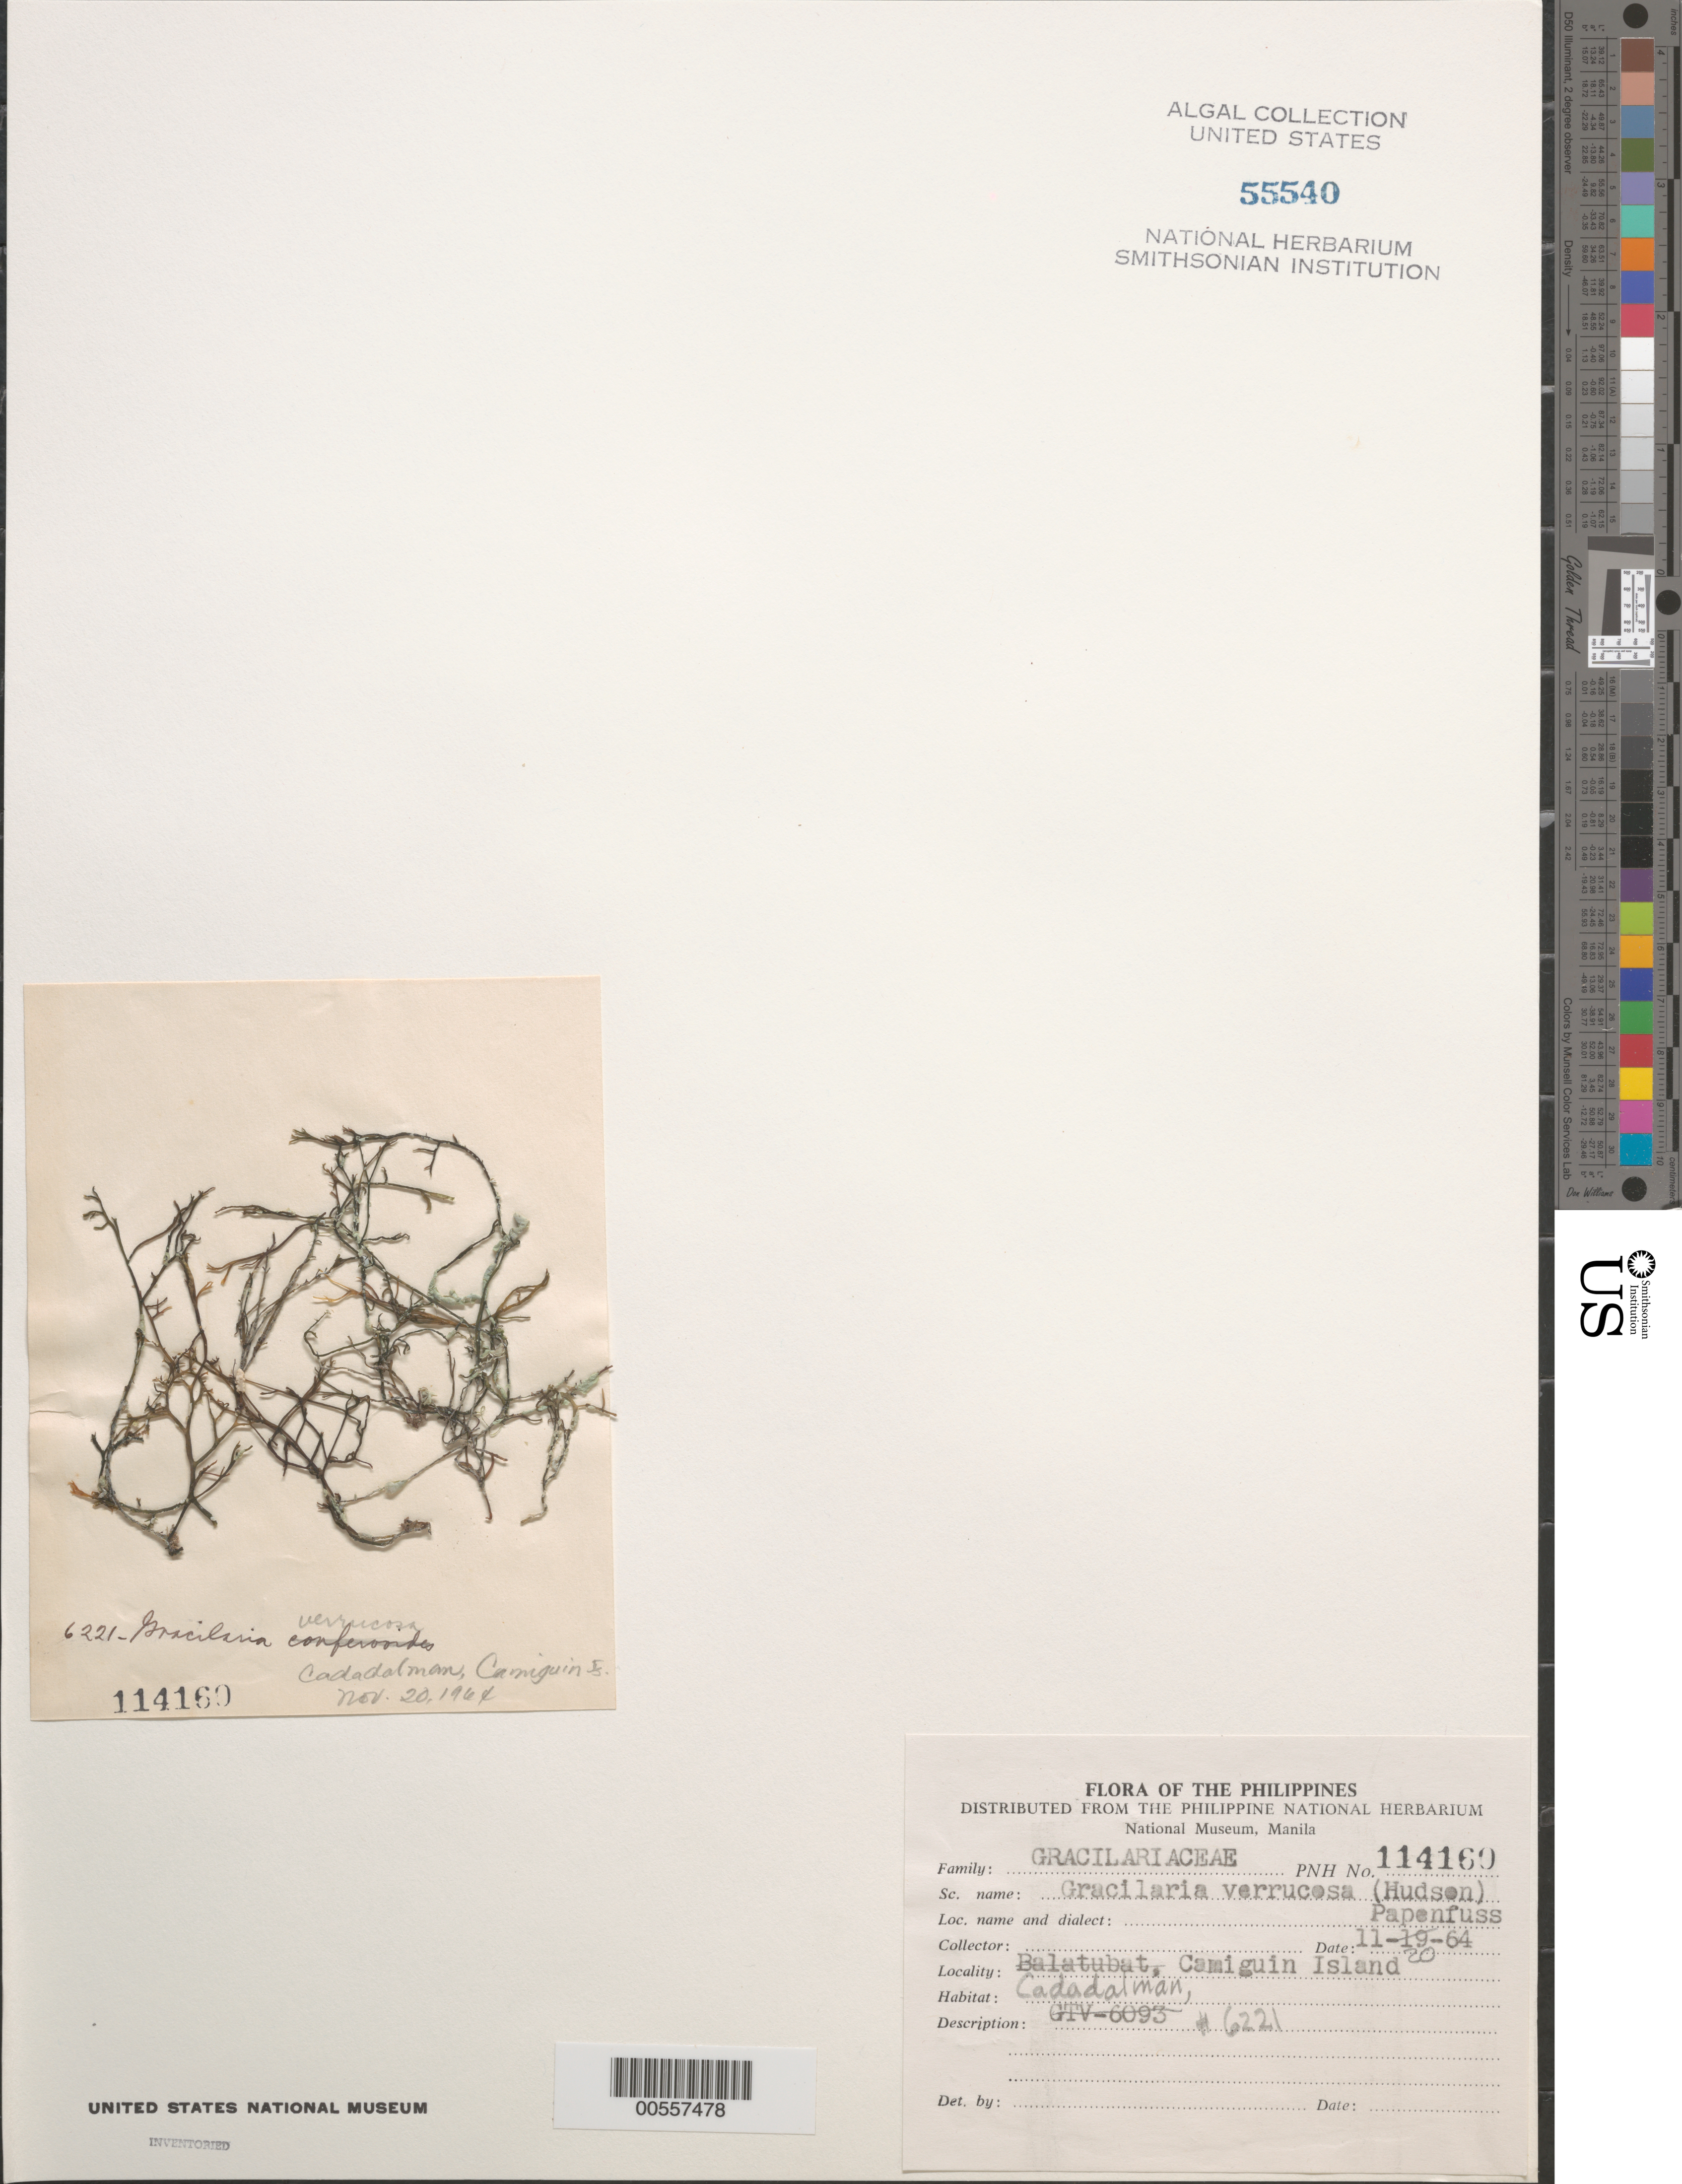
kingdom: Plantae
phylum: Rhodophyta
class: Florideophyceae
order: Gracilariales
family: Gracilariaceae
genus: Gracilariopsis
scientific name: Gracilariopsis longissima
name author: (S.G. Gmel.) Steentoft et al.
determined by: Algae name updating Project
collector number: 6221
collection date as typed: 20 Nov 1964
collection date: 1964-11-20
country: Philippines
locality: Cadadalman, camiguin island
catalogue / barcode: US 55540